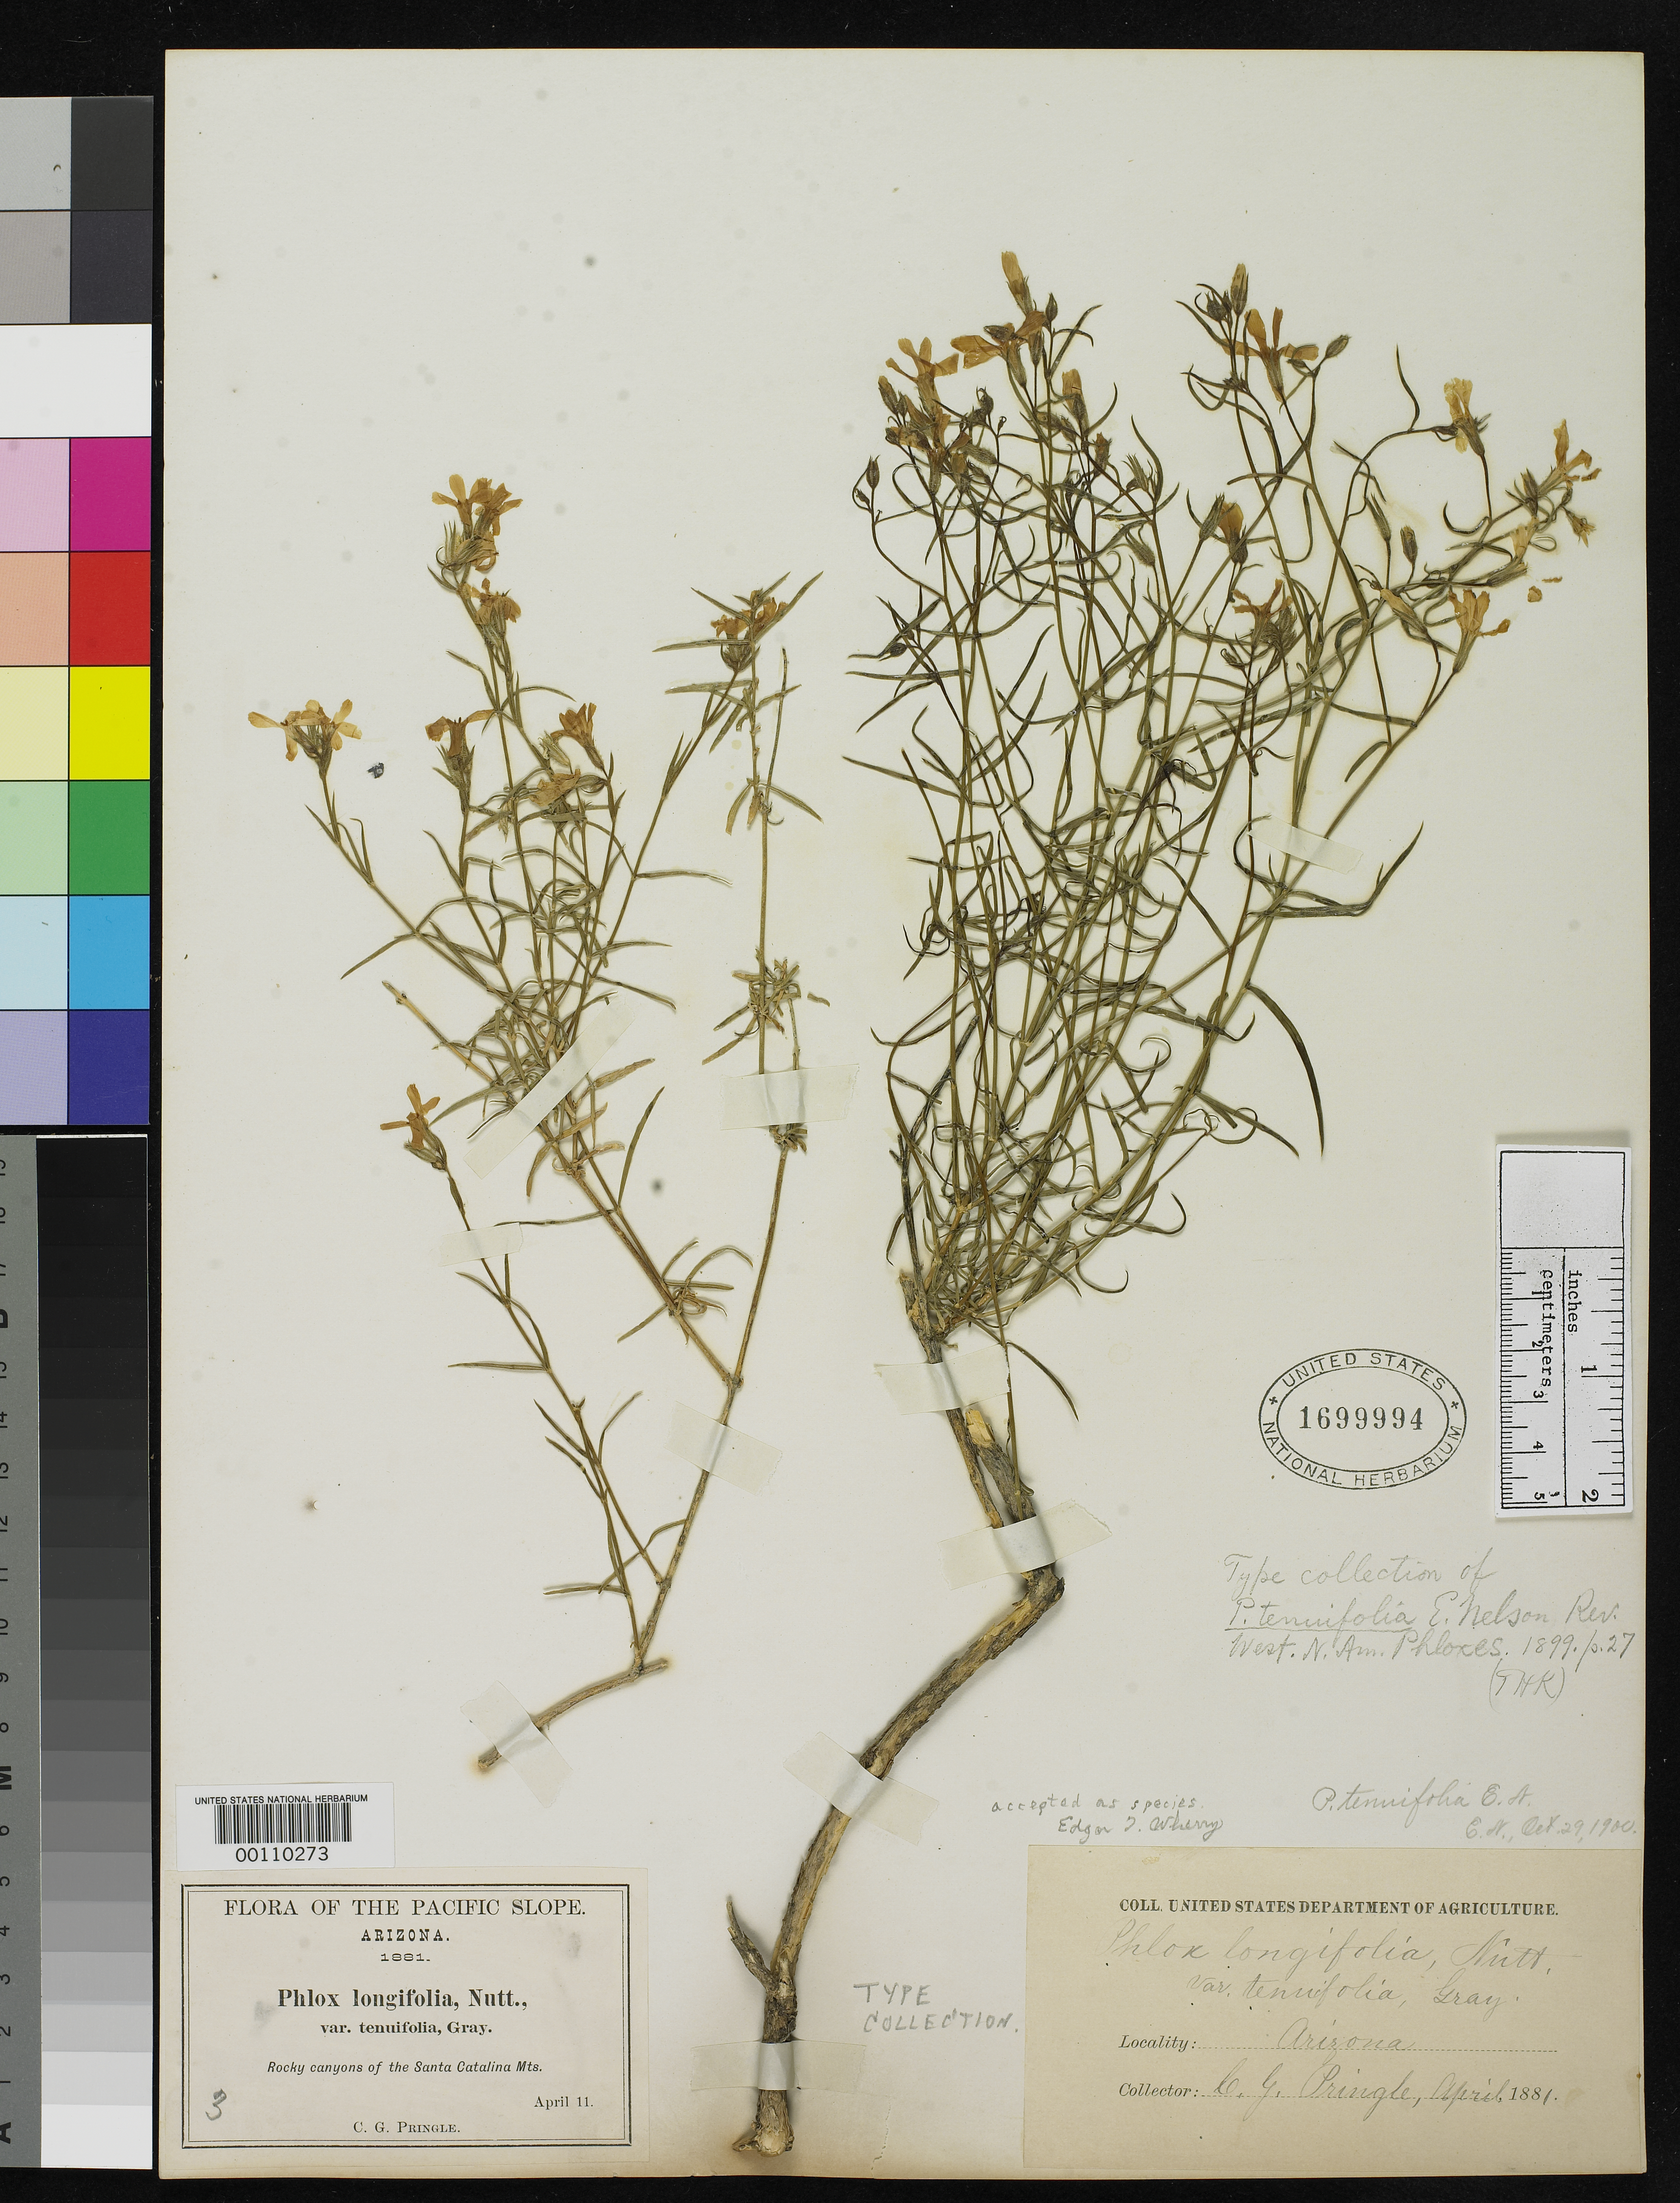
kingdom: Plantae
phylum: Tracheophyta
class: Magnoliopsida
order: Ericales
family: Polemoniaceae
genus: Phlox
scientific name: Phlox tenuifolia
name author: E.E. Nelson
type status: Type Collection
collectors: C. G. Pringle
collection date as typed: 11 Apr 1881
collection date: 1881-04-11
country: United States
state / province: Arizona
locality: Canyons of Santa Catalina Mountains.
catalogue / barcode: US 1699994